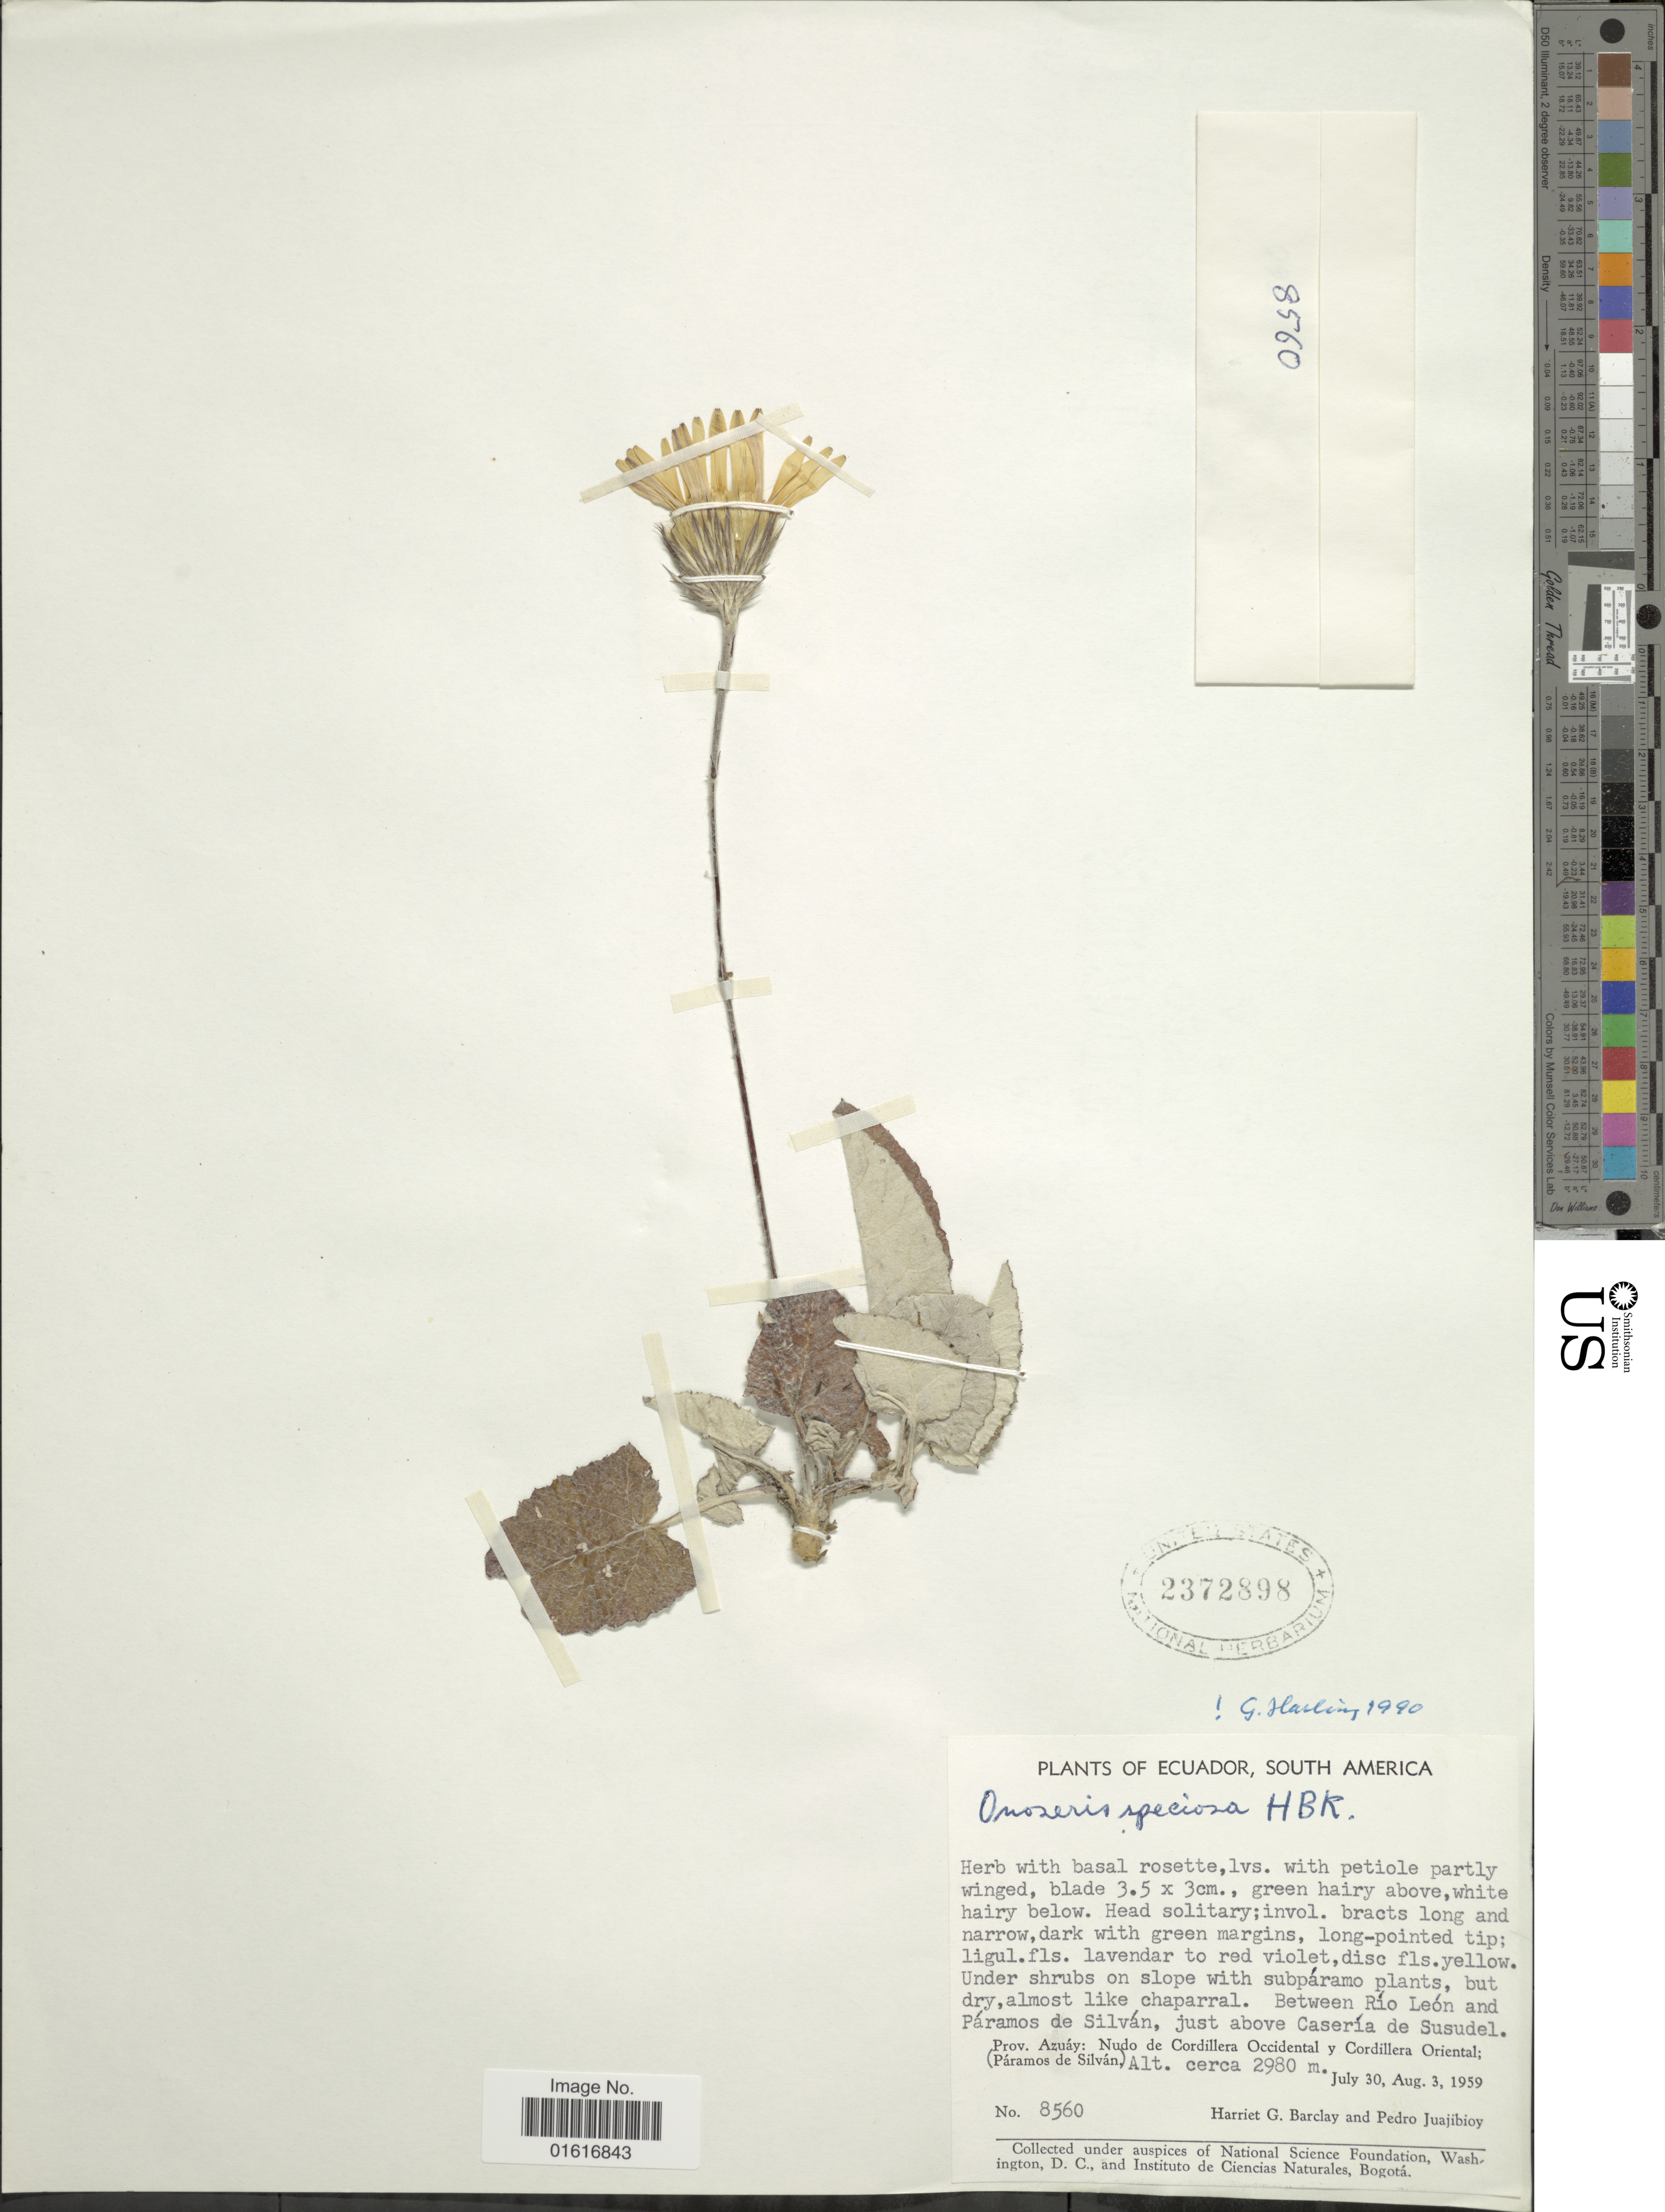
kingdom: Plantae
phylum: Tracheophyta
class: Magnoliopsida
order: Asterales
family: Asteraceae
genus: Onoseris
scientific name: Onoseris speciosa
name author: Kunth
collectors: H. G. Barclay & P. Juajibioy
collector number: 8560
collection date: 1959-07-30/1959-08-03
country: Ecuador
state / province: Azuay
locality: Between Rio Leon and Paramos de Silvan, just above Caseria de Susudel: Nudo de Cordillera Occidental y Cordillera Oriental: (Paramos de Silvan)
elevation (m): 2980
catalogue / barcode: US 2372898